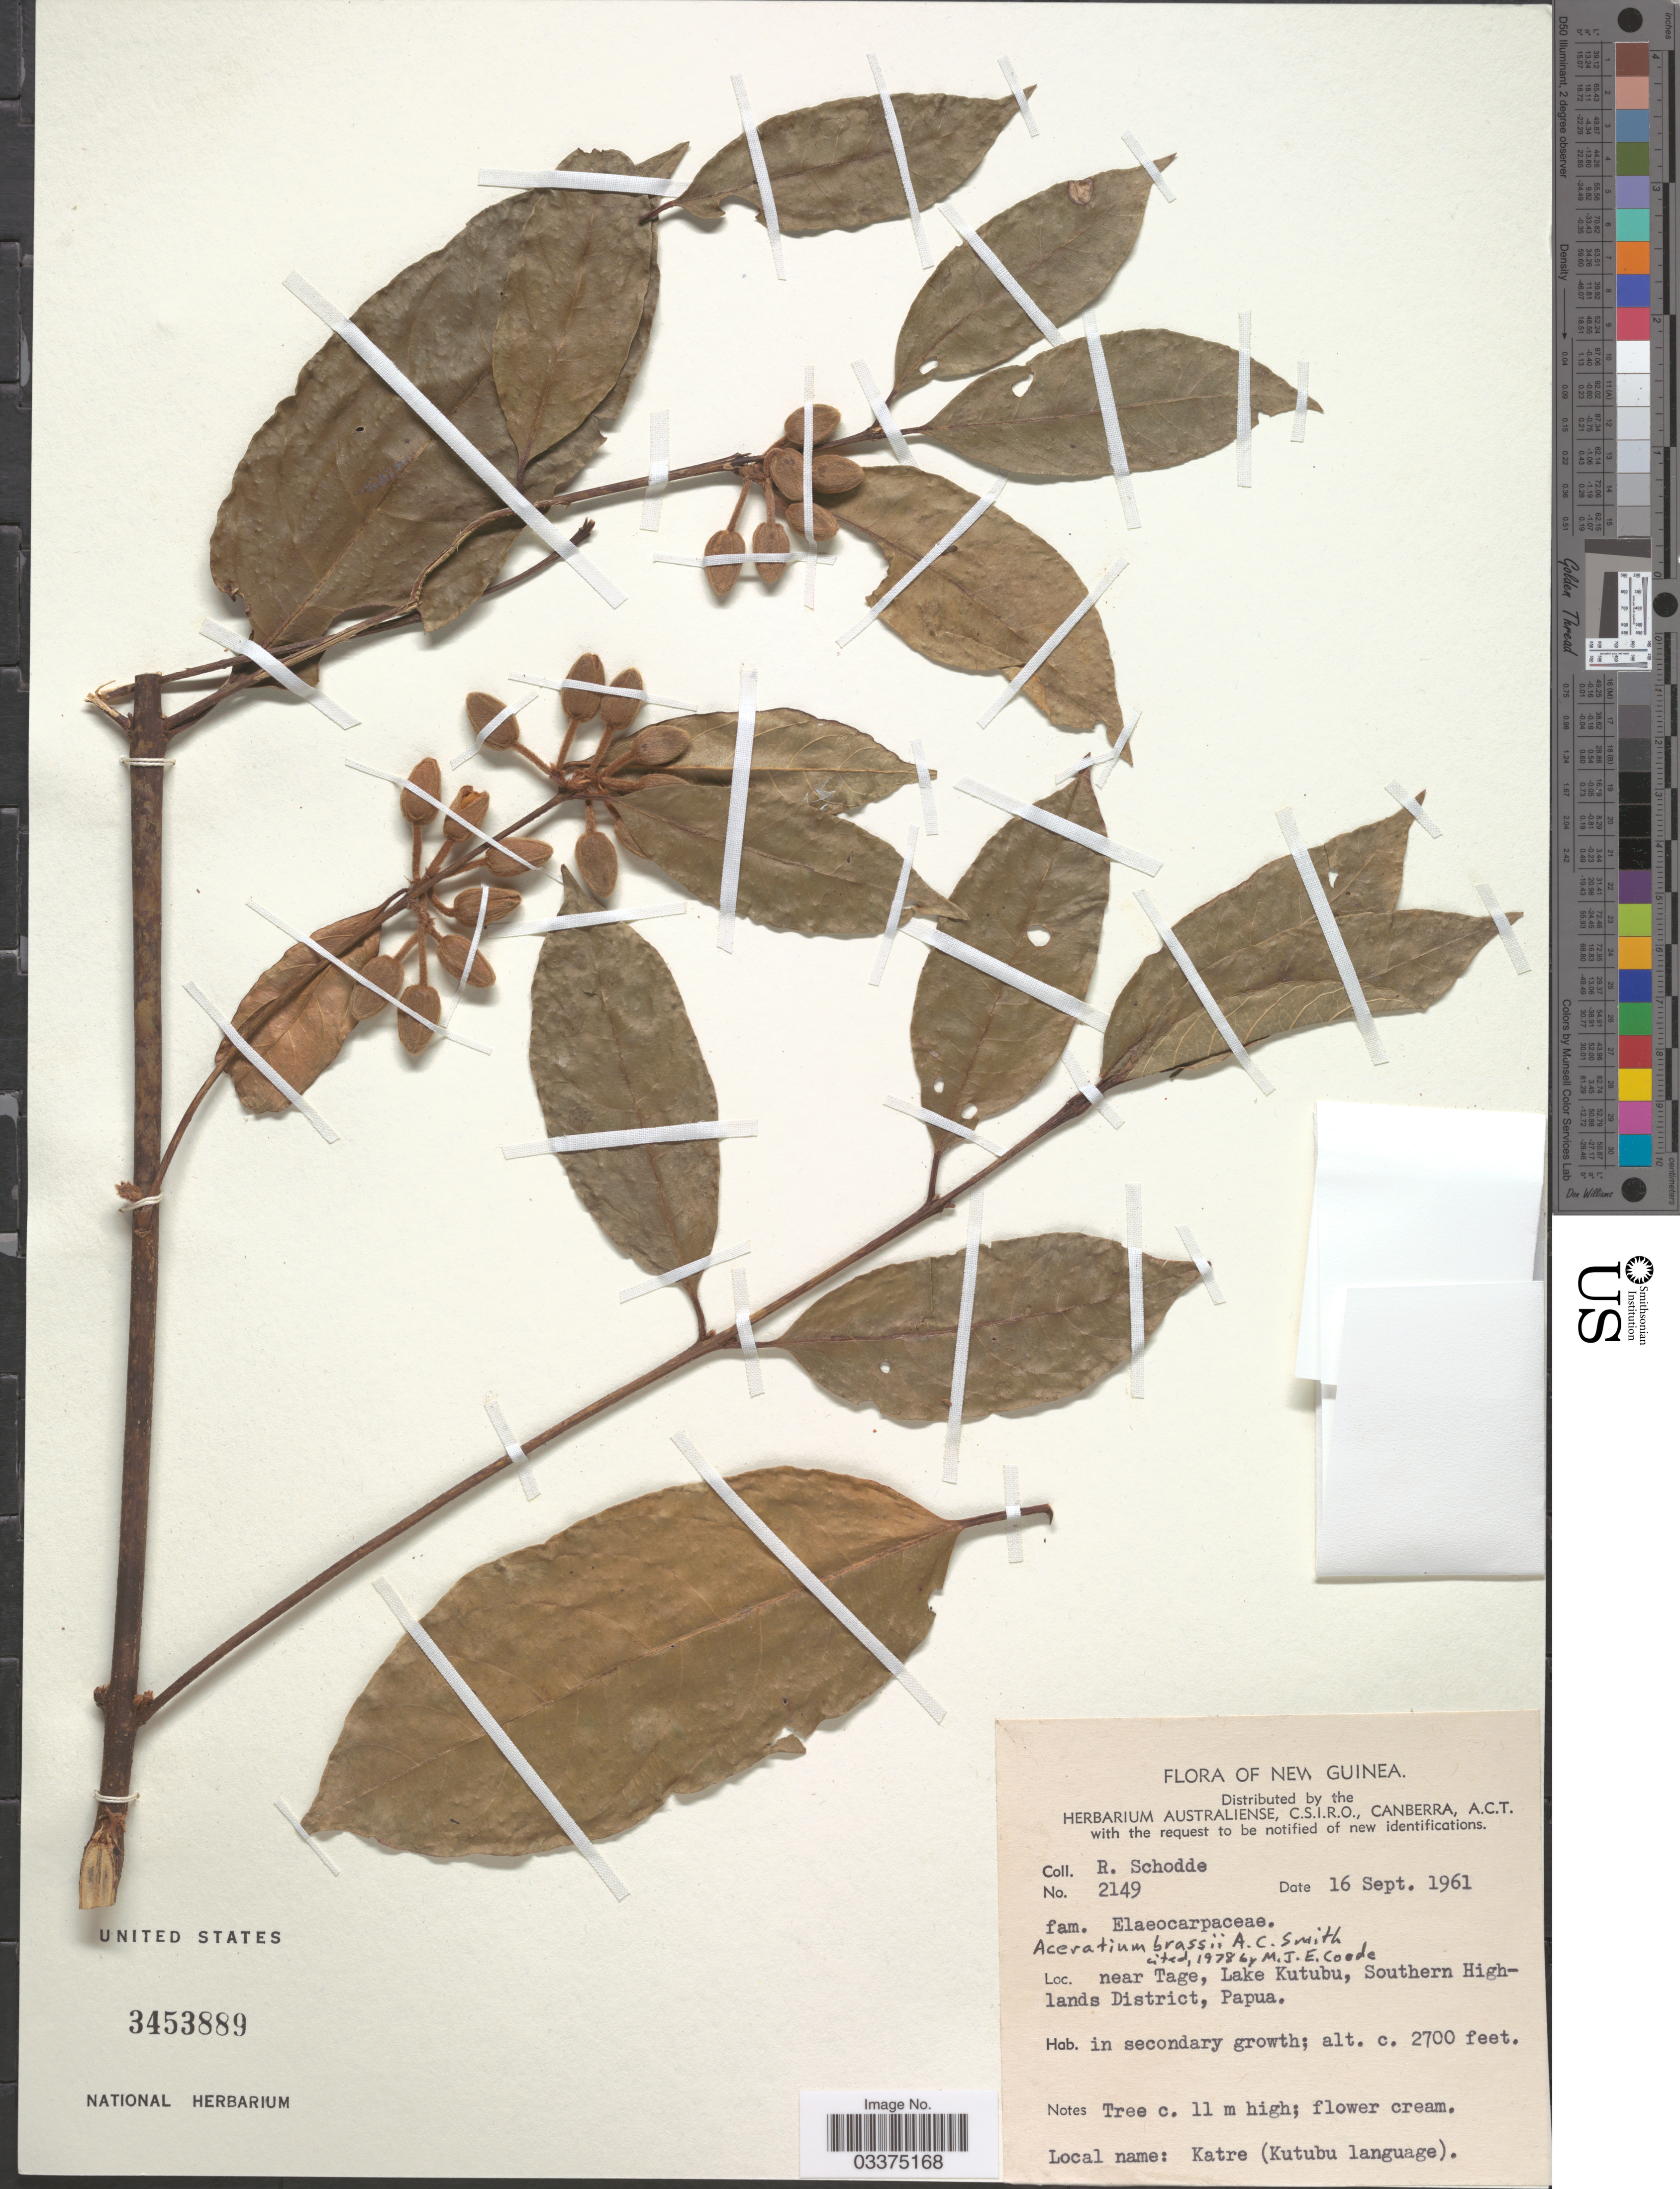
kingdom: Plantae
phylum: Tracheophyta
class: Magnoliopsida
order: Oxalidales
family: Elaeocarpaceae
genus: Aceratium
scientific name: Aceratium brassii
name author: A.C. Sm.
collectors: R. Schodde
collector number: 2149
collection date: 1961-09-16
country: Papua New Guinea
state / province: Southern Highlands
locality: New Guinea. Near Tage, Lake Kutubu, Southern Highlands District, Papua.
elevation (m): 823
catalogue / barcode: US 3453889